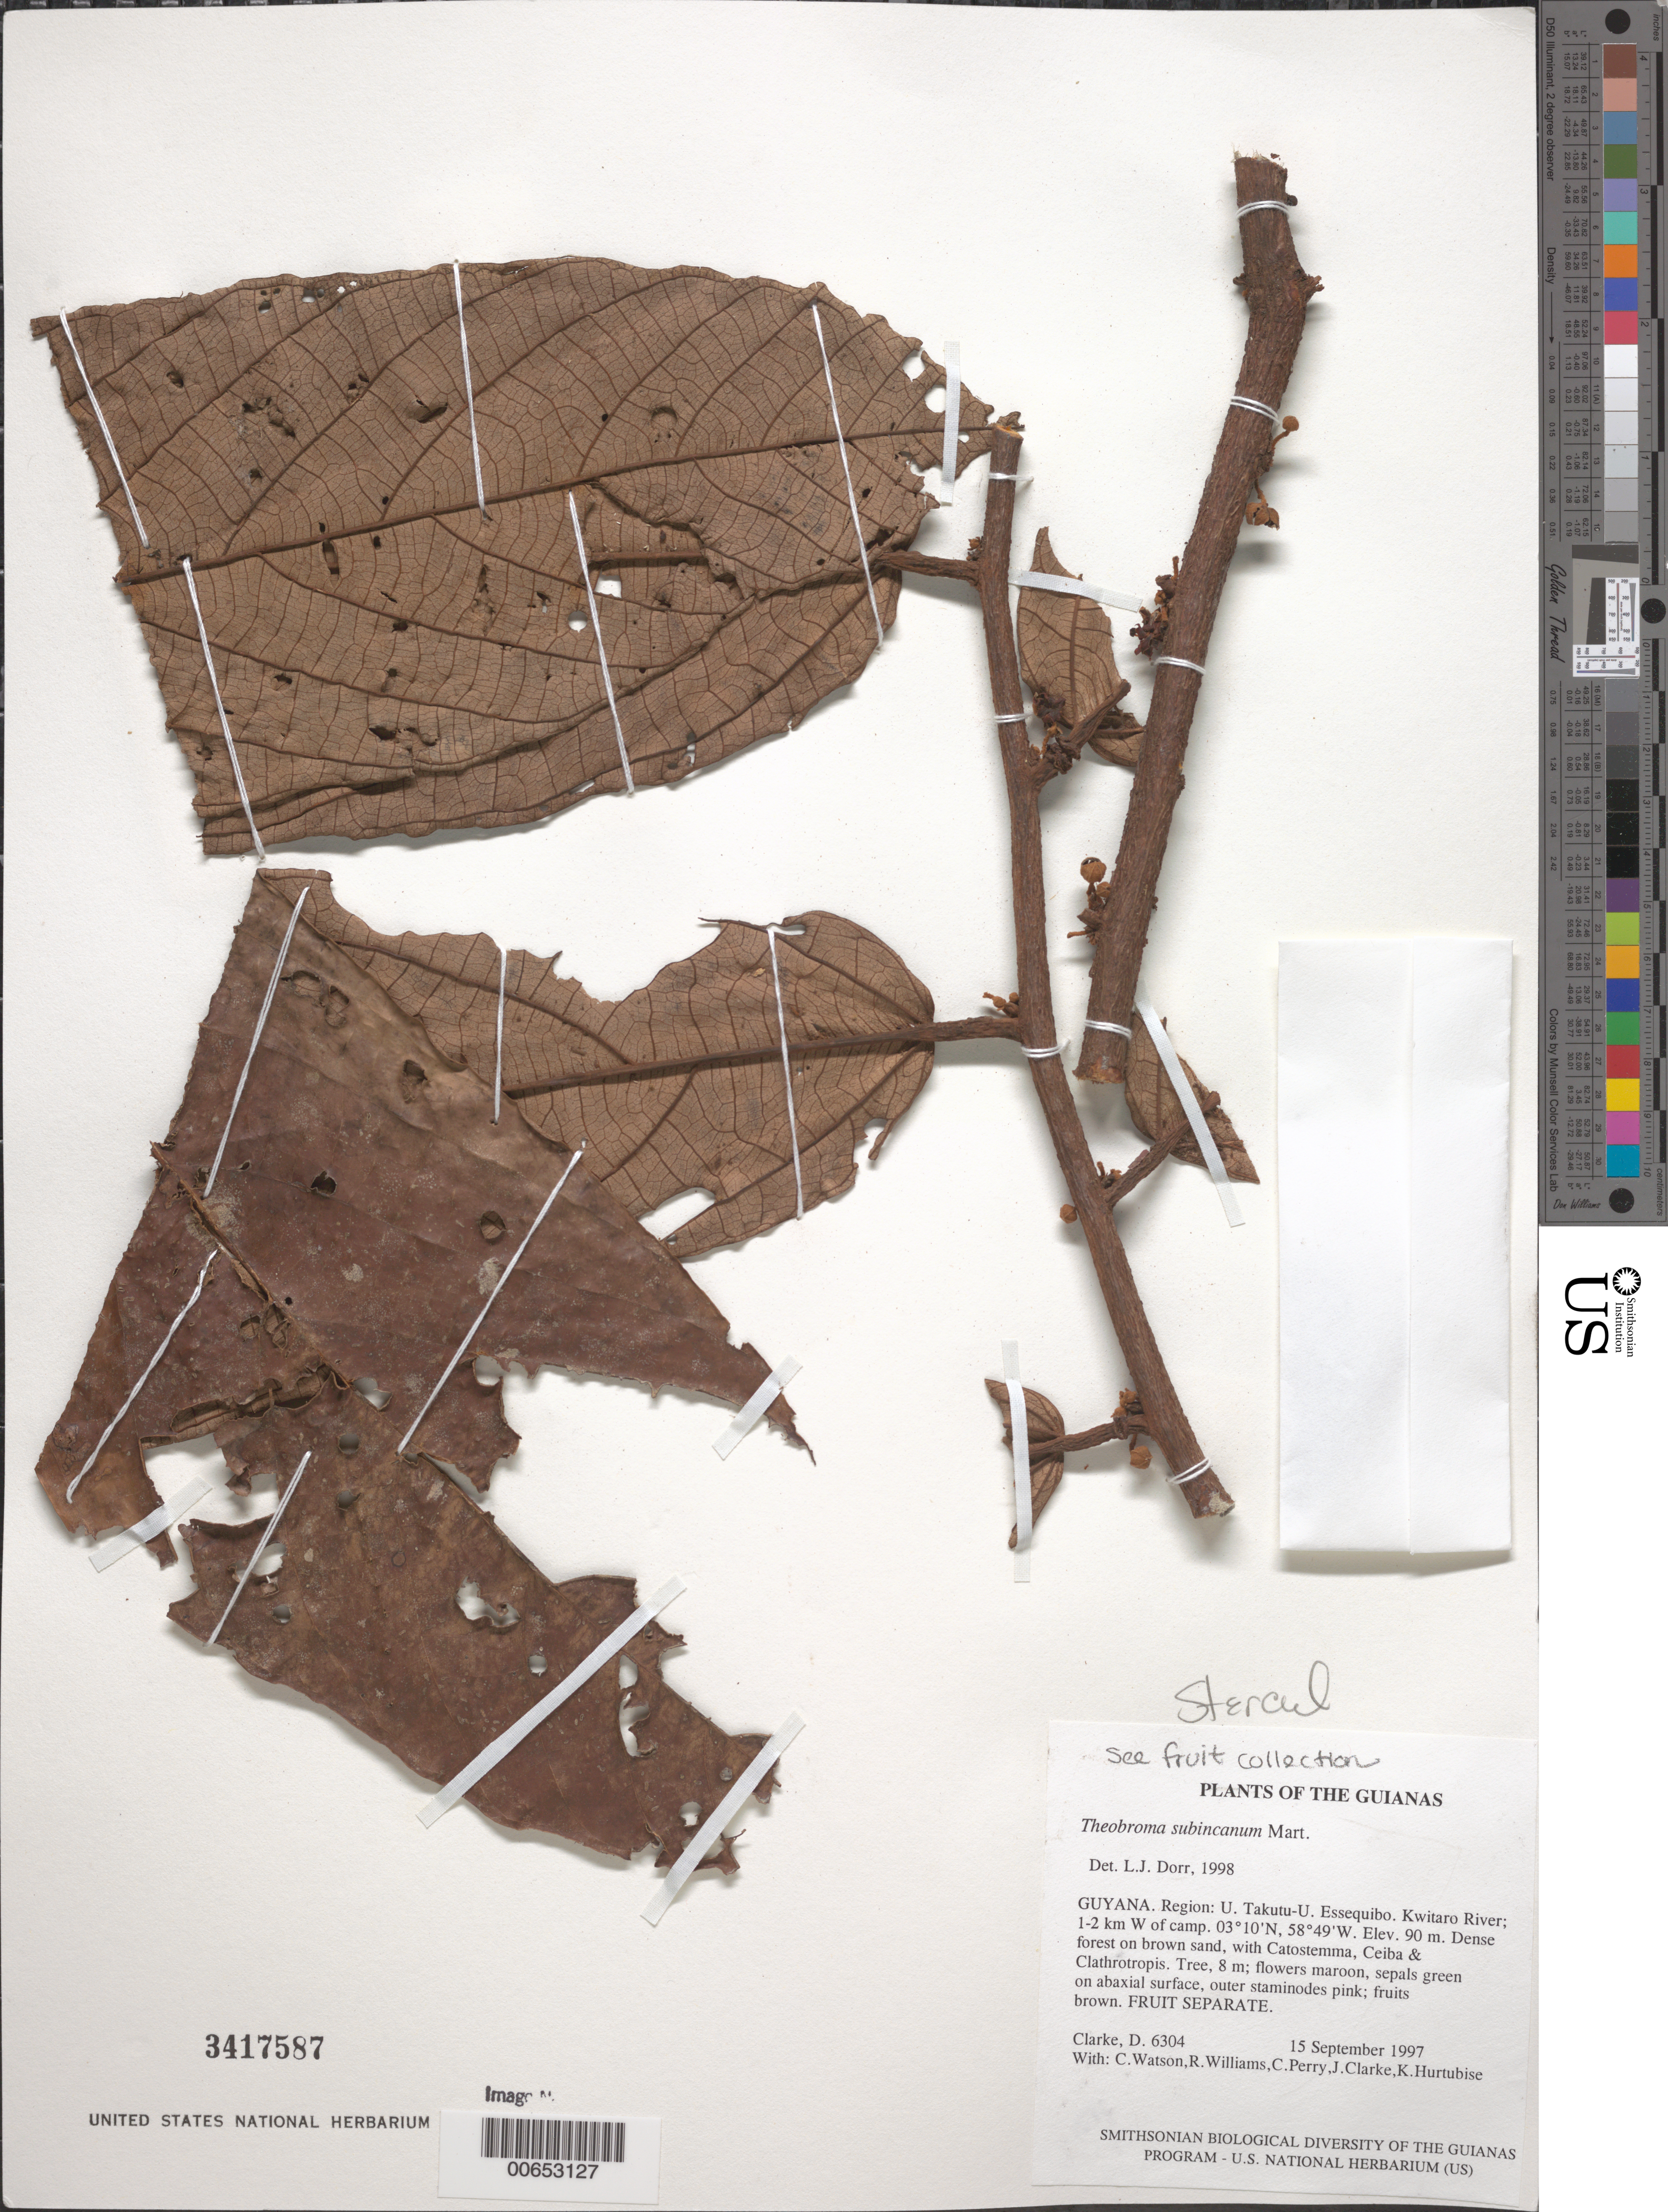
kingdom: Plantae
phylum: Tracheophyta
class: Magnoliopsida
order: Malvales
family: Malvaceae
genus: Theobroma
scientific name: Theobroma subincanum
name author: Mart.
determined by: Dorr, Laurence J., Curator (BOT), Smithsonian Institution - National Museum of Natural History (UNITED STATES)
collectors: H. D. Clarke, C. Watson, R. Williams, C. Perry, J. Clarke & K. Hurtubise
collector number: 6304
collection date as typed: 15 Sep 1997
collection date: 1997-09-15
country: Guyana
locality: U. Takutu-U. Essequibo. Kwitaro River; 1-2 km W of camp.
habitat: Dense forest on brown sand with Catostemma, Ceiba and Clathrotropis.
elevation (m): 90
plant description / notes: SEE FRUIT COLLECTION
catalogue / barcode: US 3417587